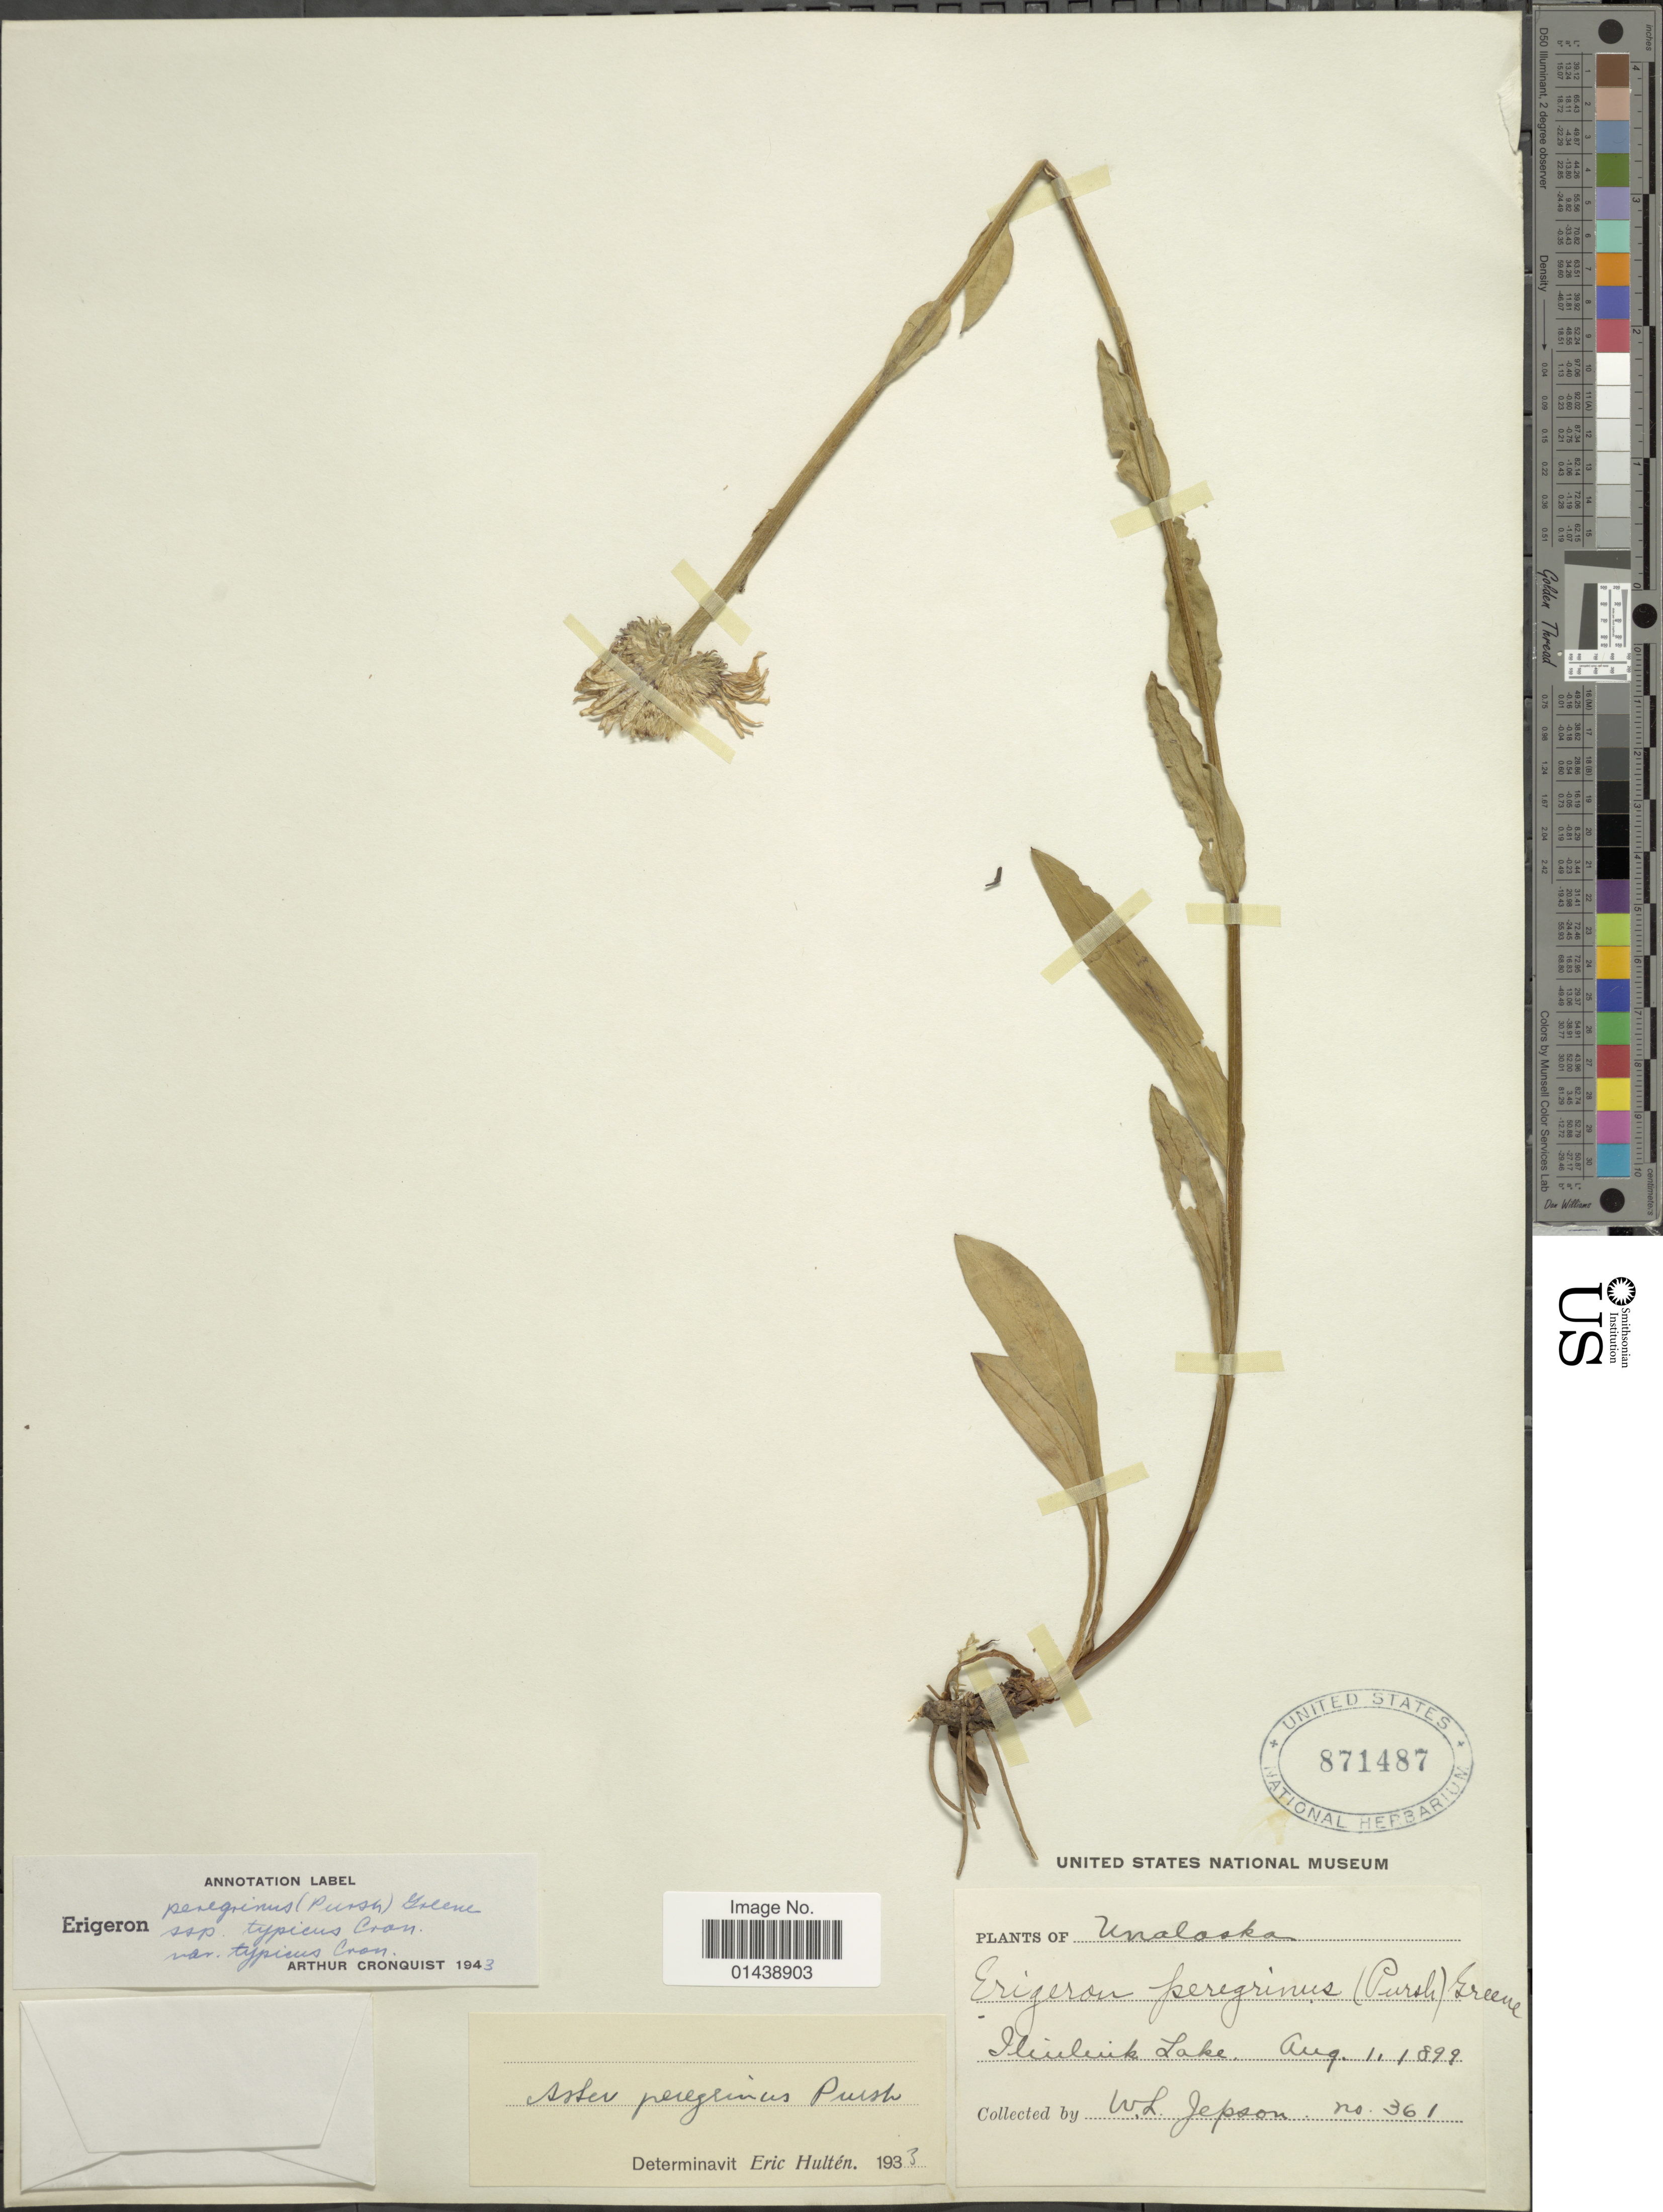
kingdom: Plantae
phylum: Tracheophyta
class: Magnoliopsida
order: Asterales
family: Asteraceae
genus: Erigeron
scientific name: Erigeron peregrinus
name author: (Banks ex Pursh) Greene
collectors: W. L. Jepson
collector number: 361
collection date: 1899-08-01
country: United States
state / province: Alaska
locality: Unalaska. Iliuluik Lake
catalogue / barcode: US 871487